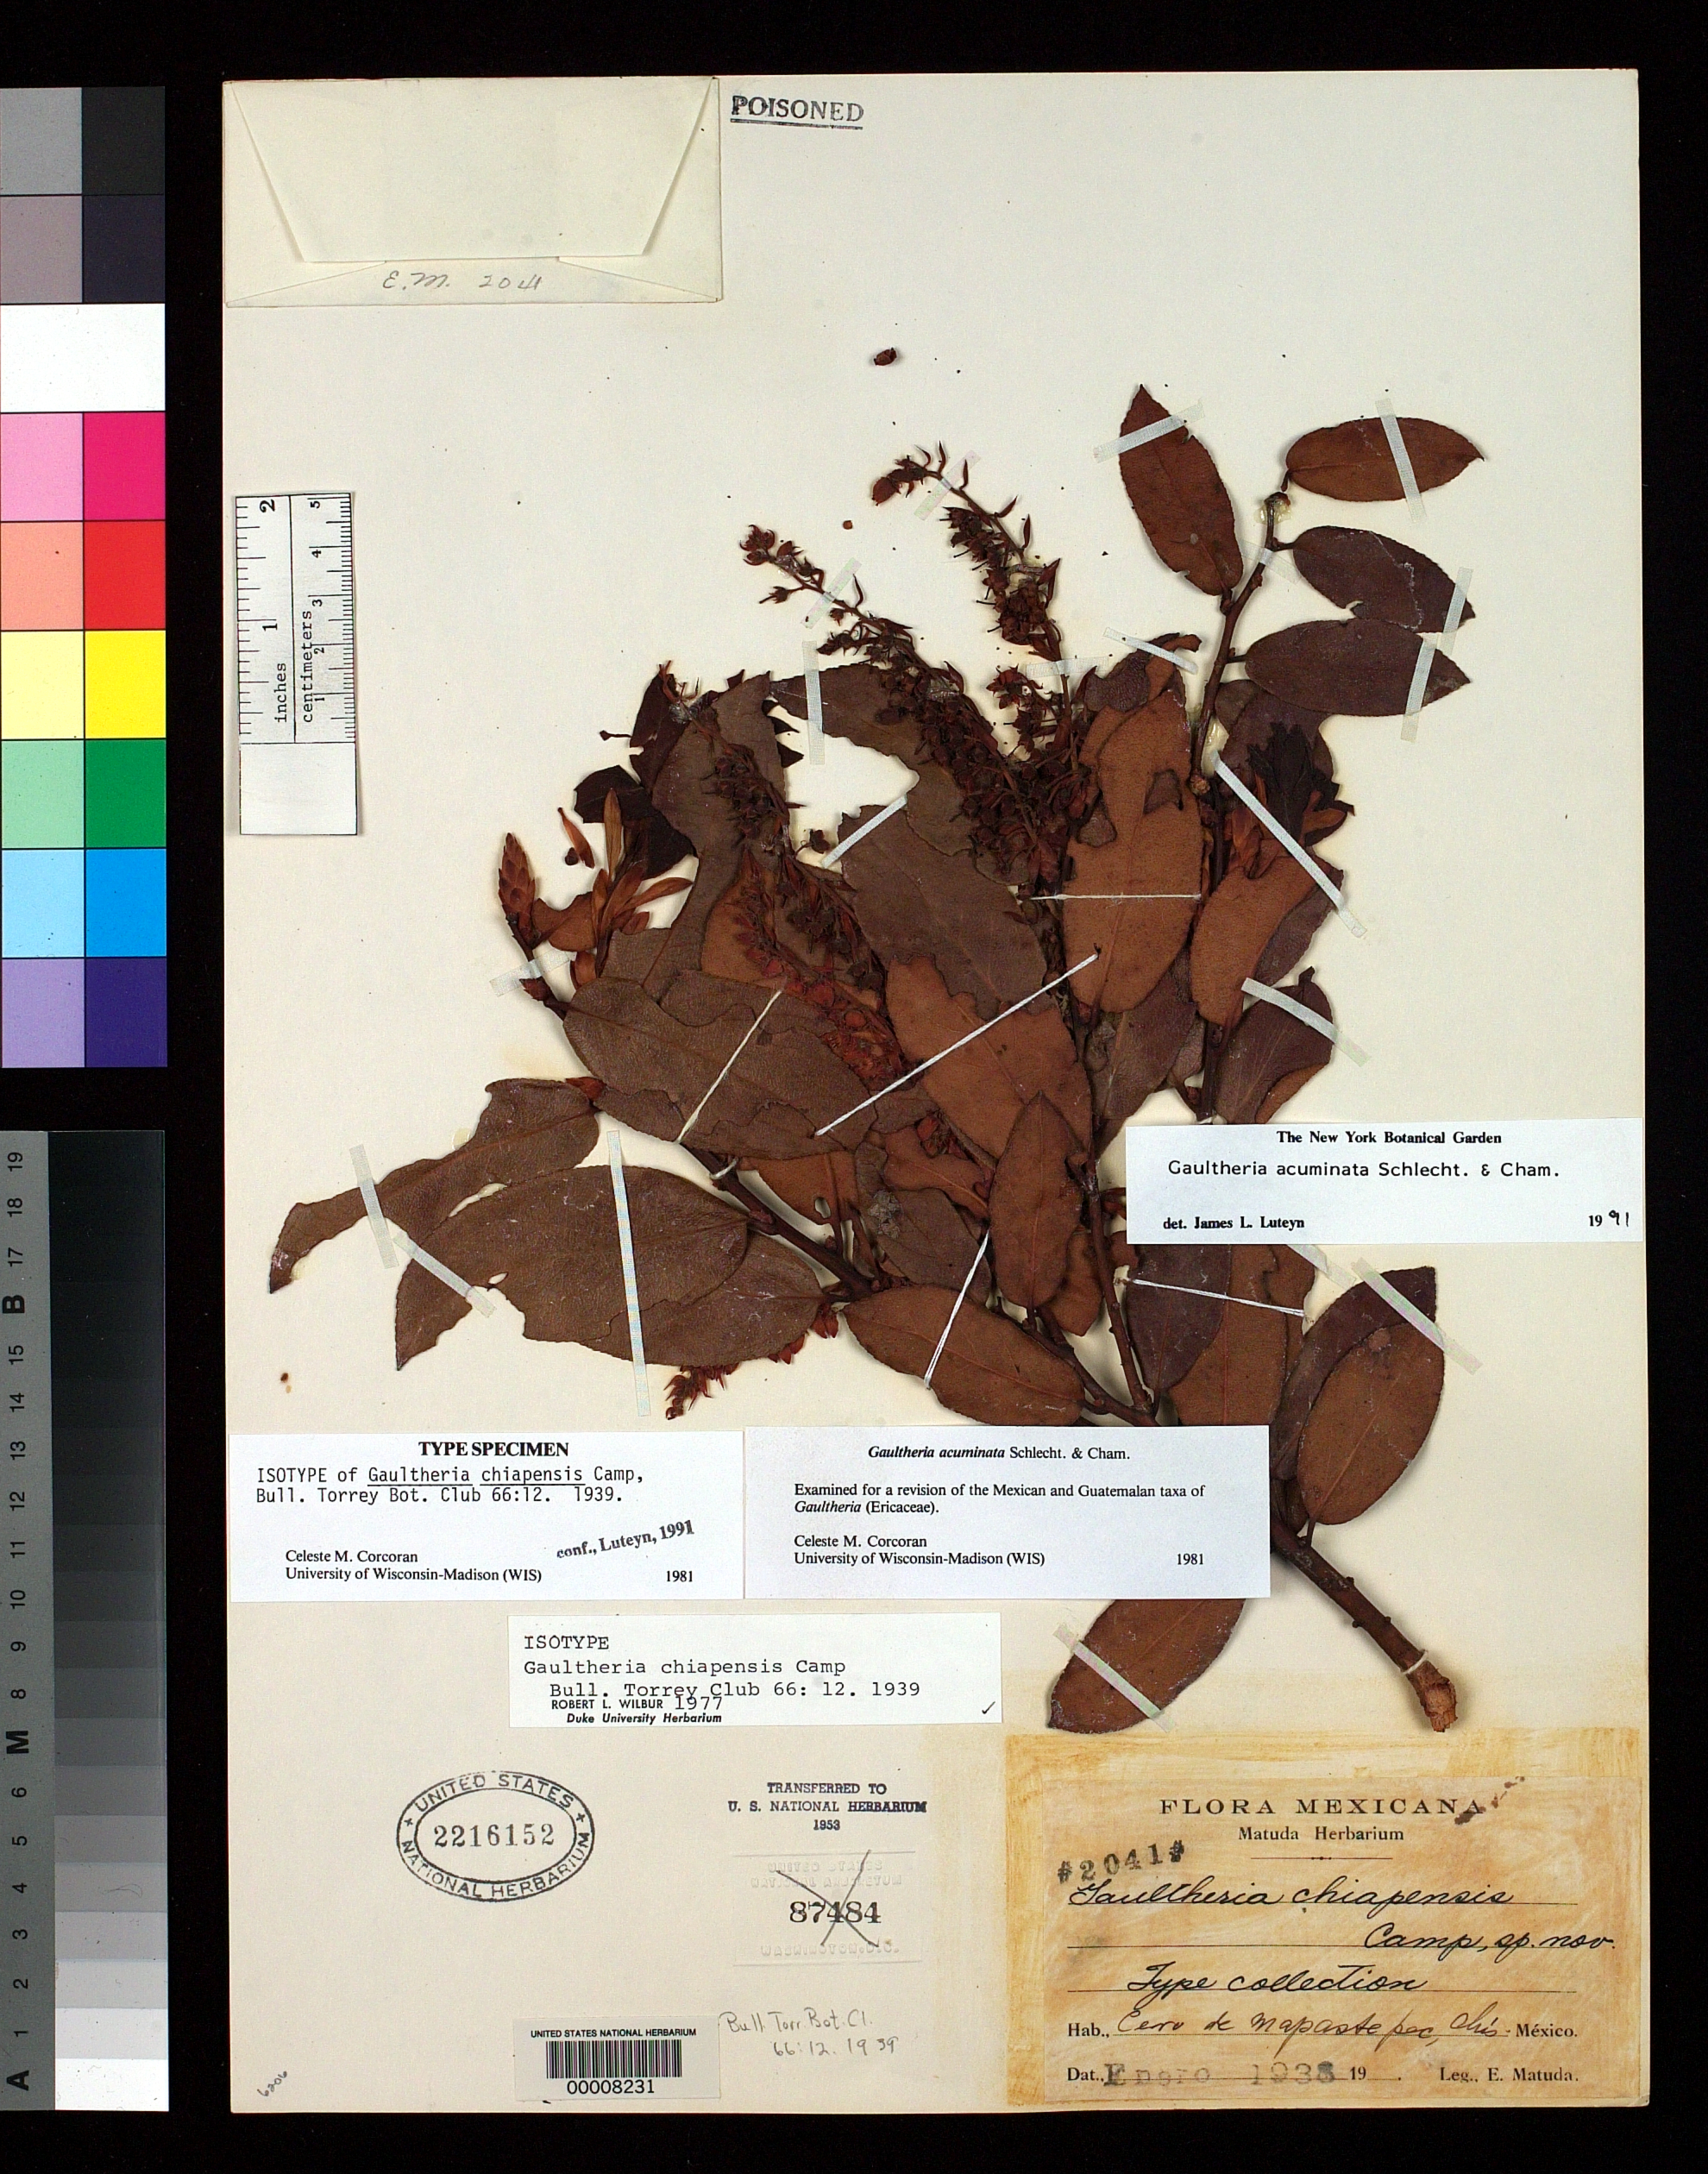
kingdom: Plantae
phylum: Tracheophyta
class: Magnoliopsida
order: Ericales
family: Ericaceae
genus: Gaultheria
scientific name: Gaultheria chiapensis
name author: Camp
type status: Isotype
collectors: E. Matuda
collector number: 2041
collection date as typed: Jan 1938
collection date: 1938-01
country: Mexico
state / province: Chiapas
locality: Cerro de Mapastepec.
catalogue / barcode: US 2216152